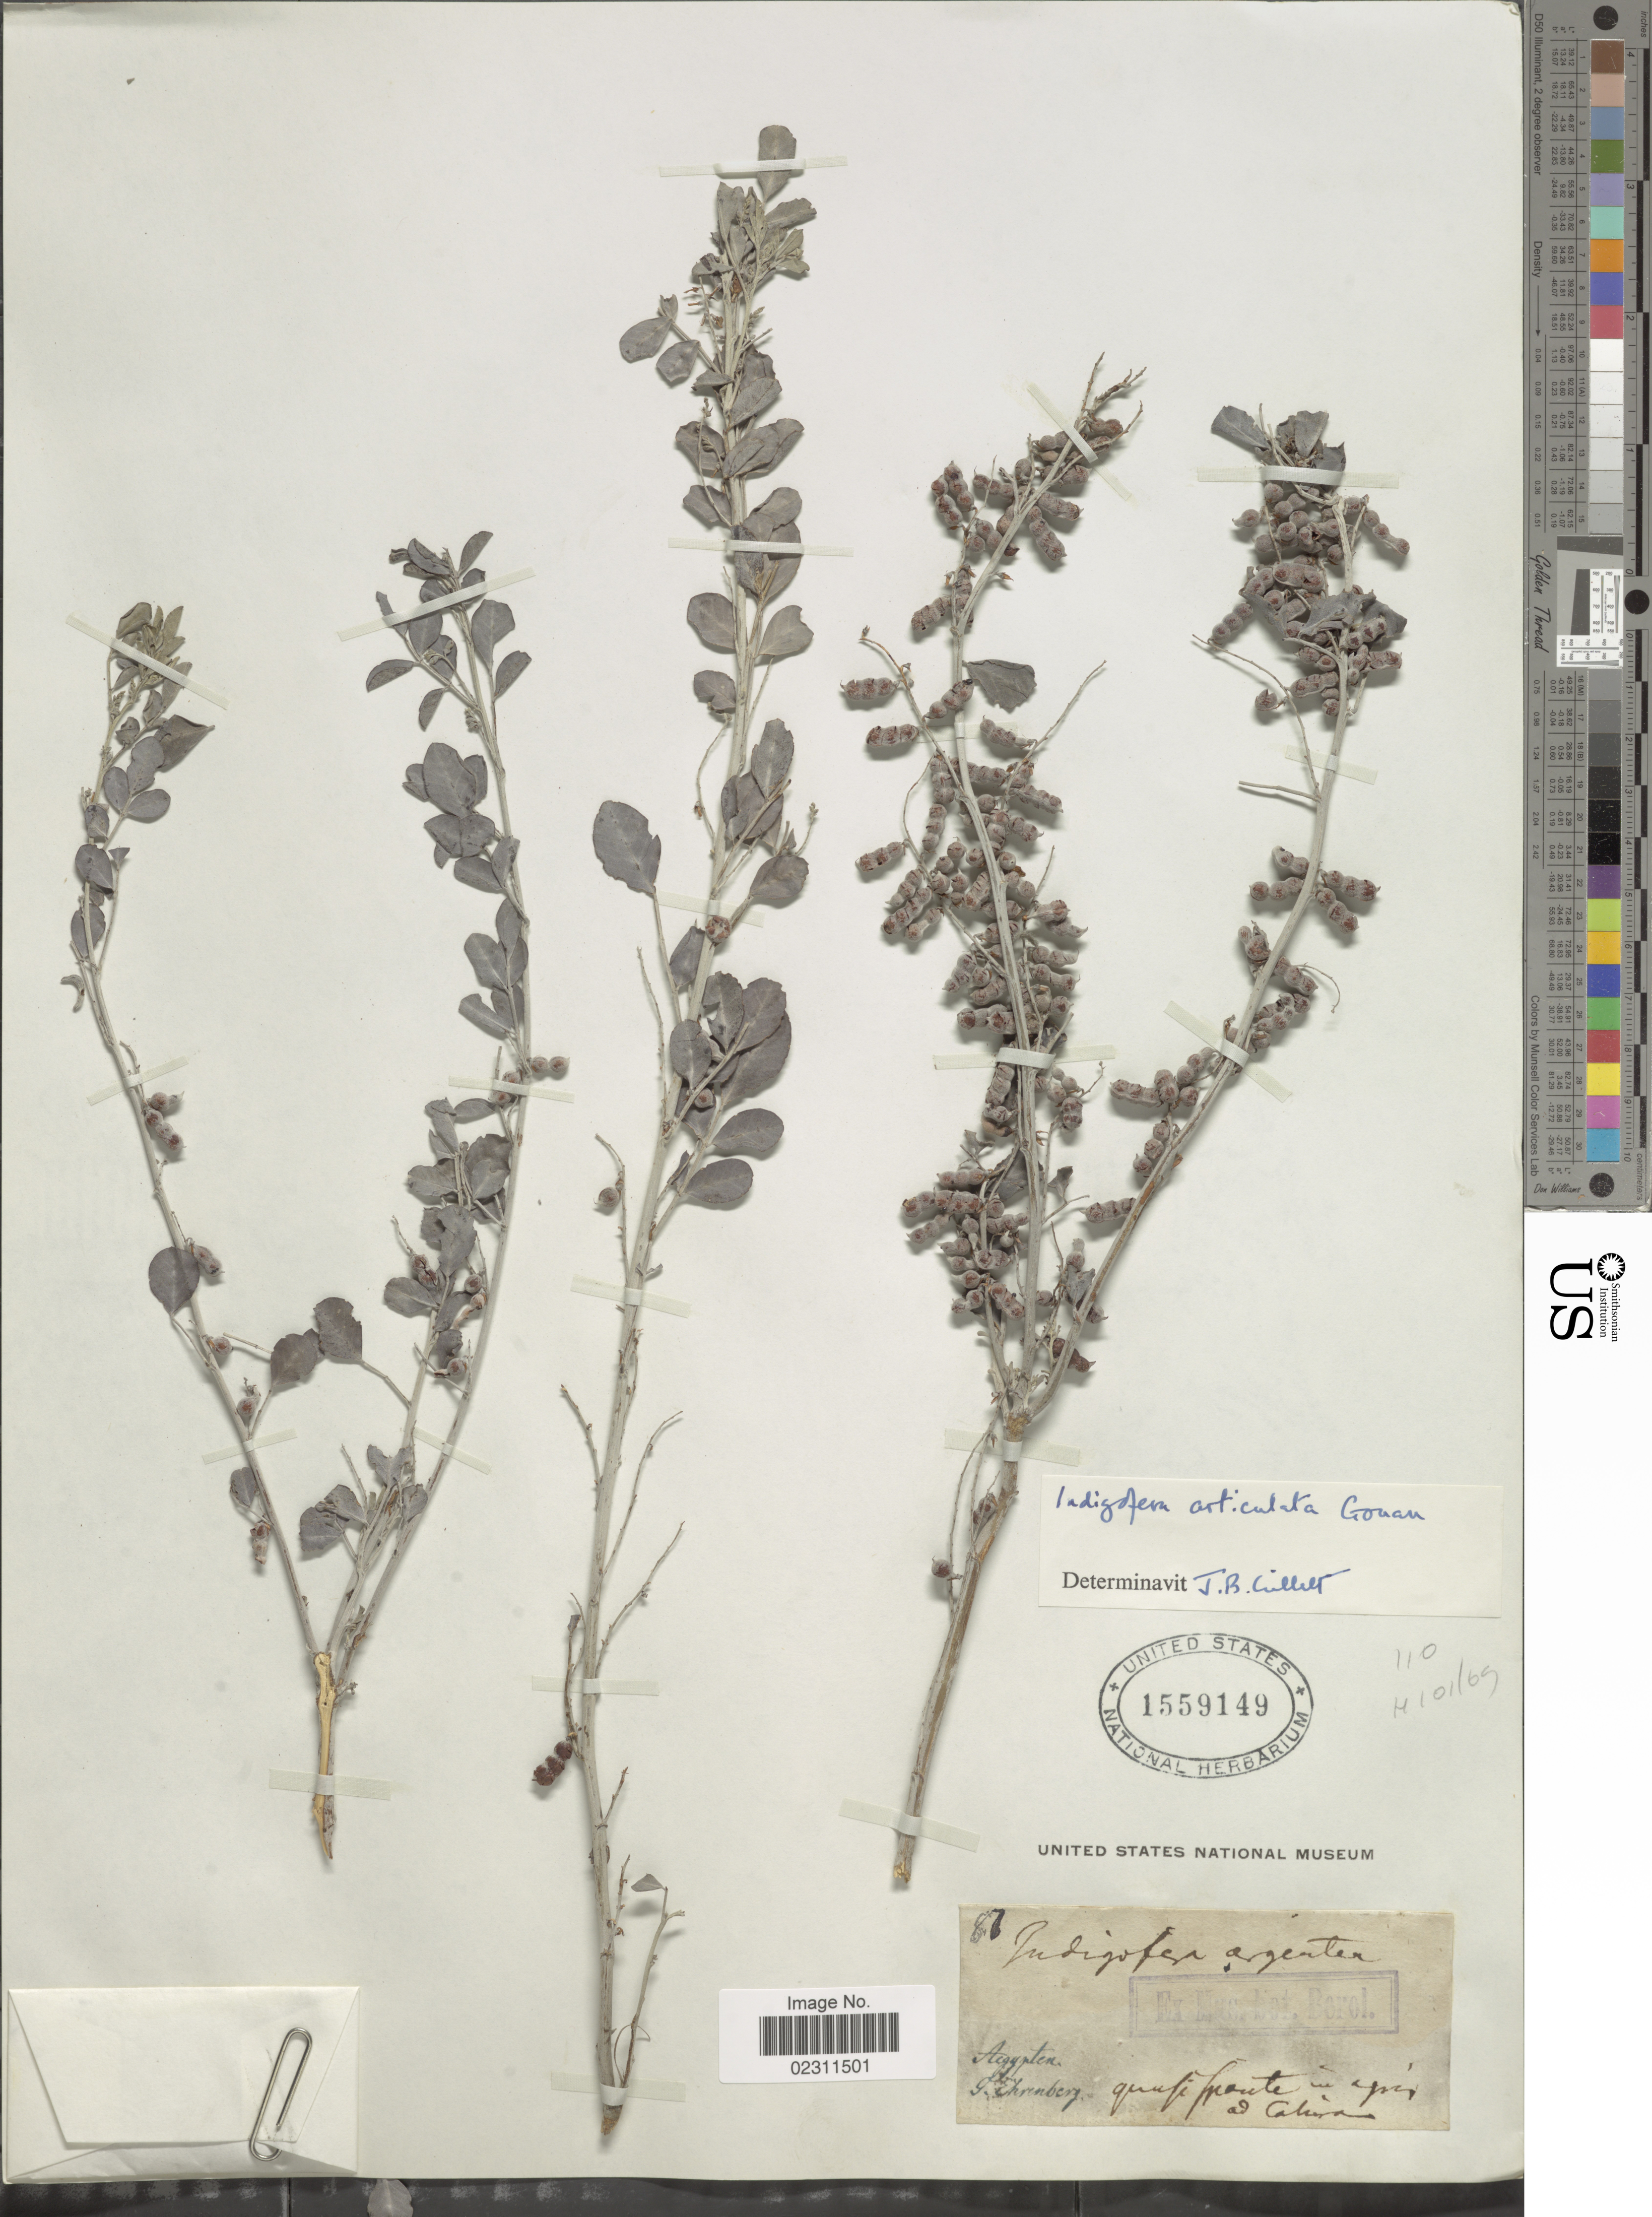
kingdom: Plantae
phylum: Tracheophyta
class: Magnoliopsida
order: Fabales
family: Fabaceae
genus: Indigofera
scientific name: Indigofera articulata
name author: Gouan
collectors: G. Ehrenberg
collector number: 86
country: Egypt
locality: Aegypten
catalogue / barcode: US 1559149